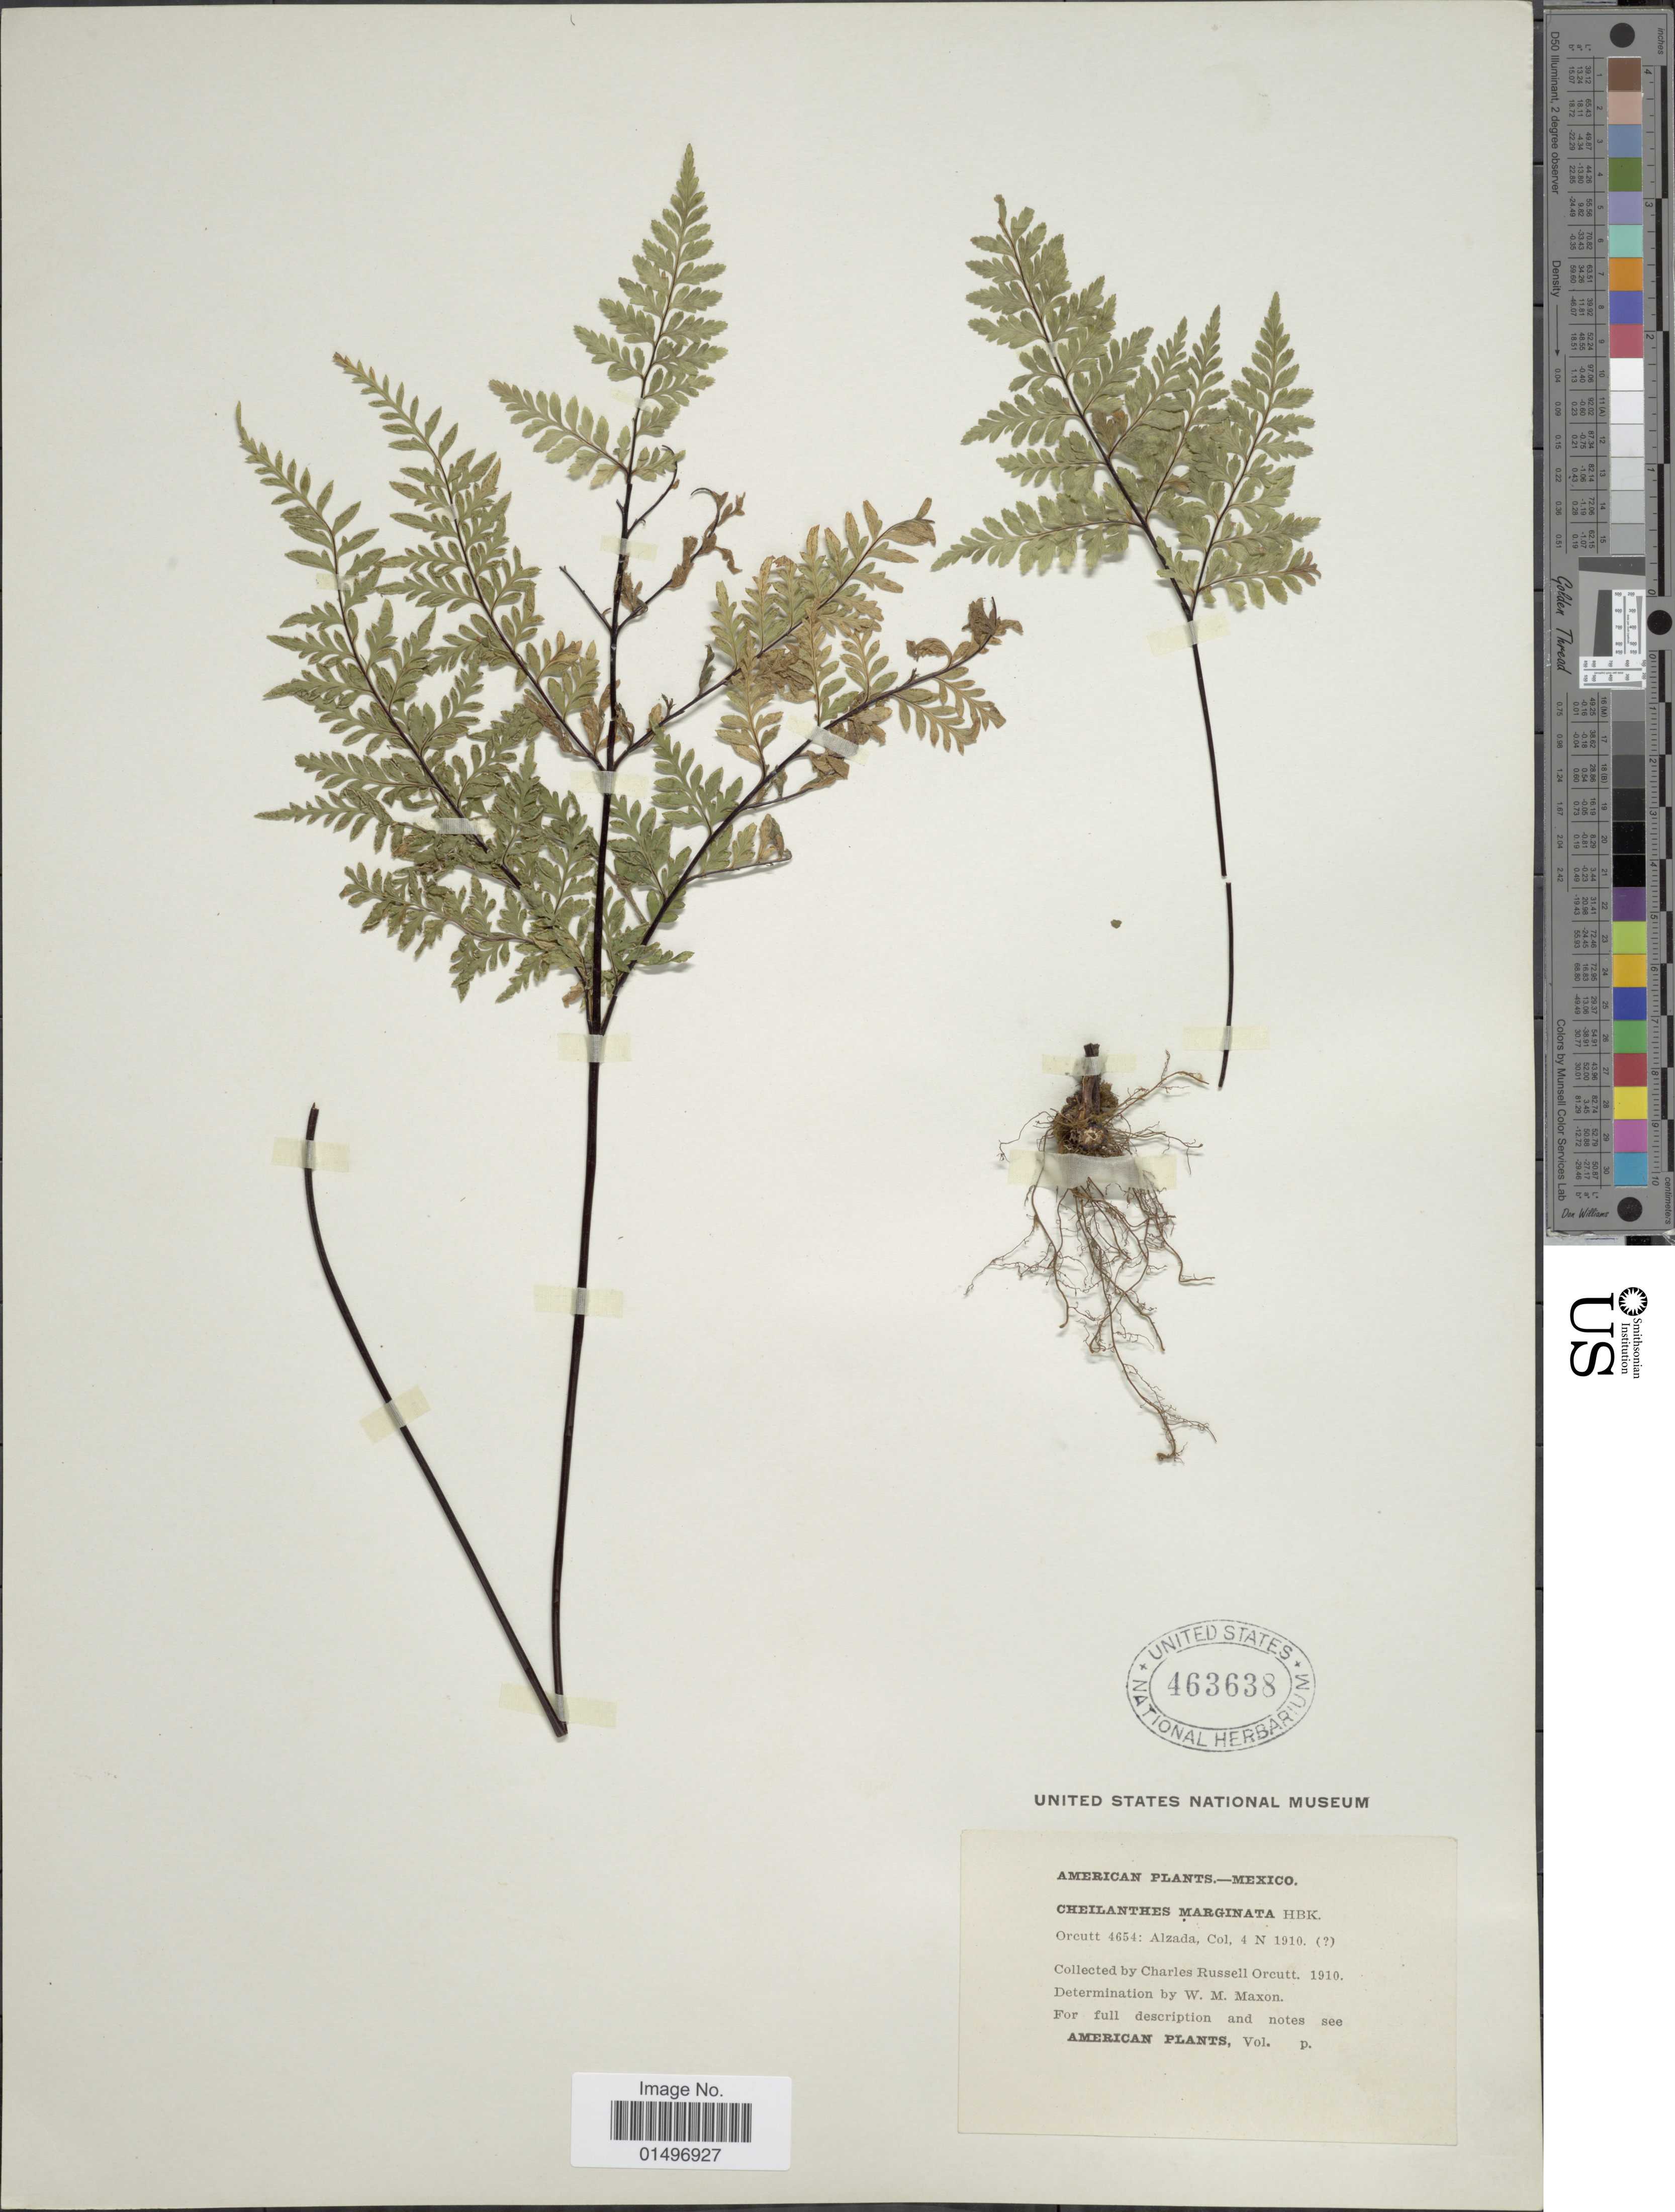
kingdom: Plantae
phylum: Tracheophyta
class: Polypodiopsida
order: Polypodiales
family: Pteridaceae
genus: Gaga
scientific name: Gaga chaerophylla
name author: (Mart. & Ikonn.-Gal.) Fay W. Li & Windham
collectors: C. R. Orcutt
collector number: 4654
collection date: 1910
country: Mexico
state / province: Colima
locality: Alzada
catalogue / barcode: US 463638